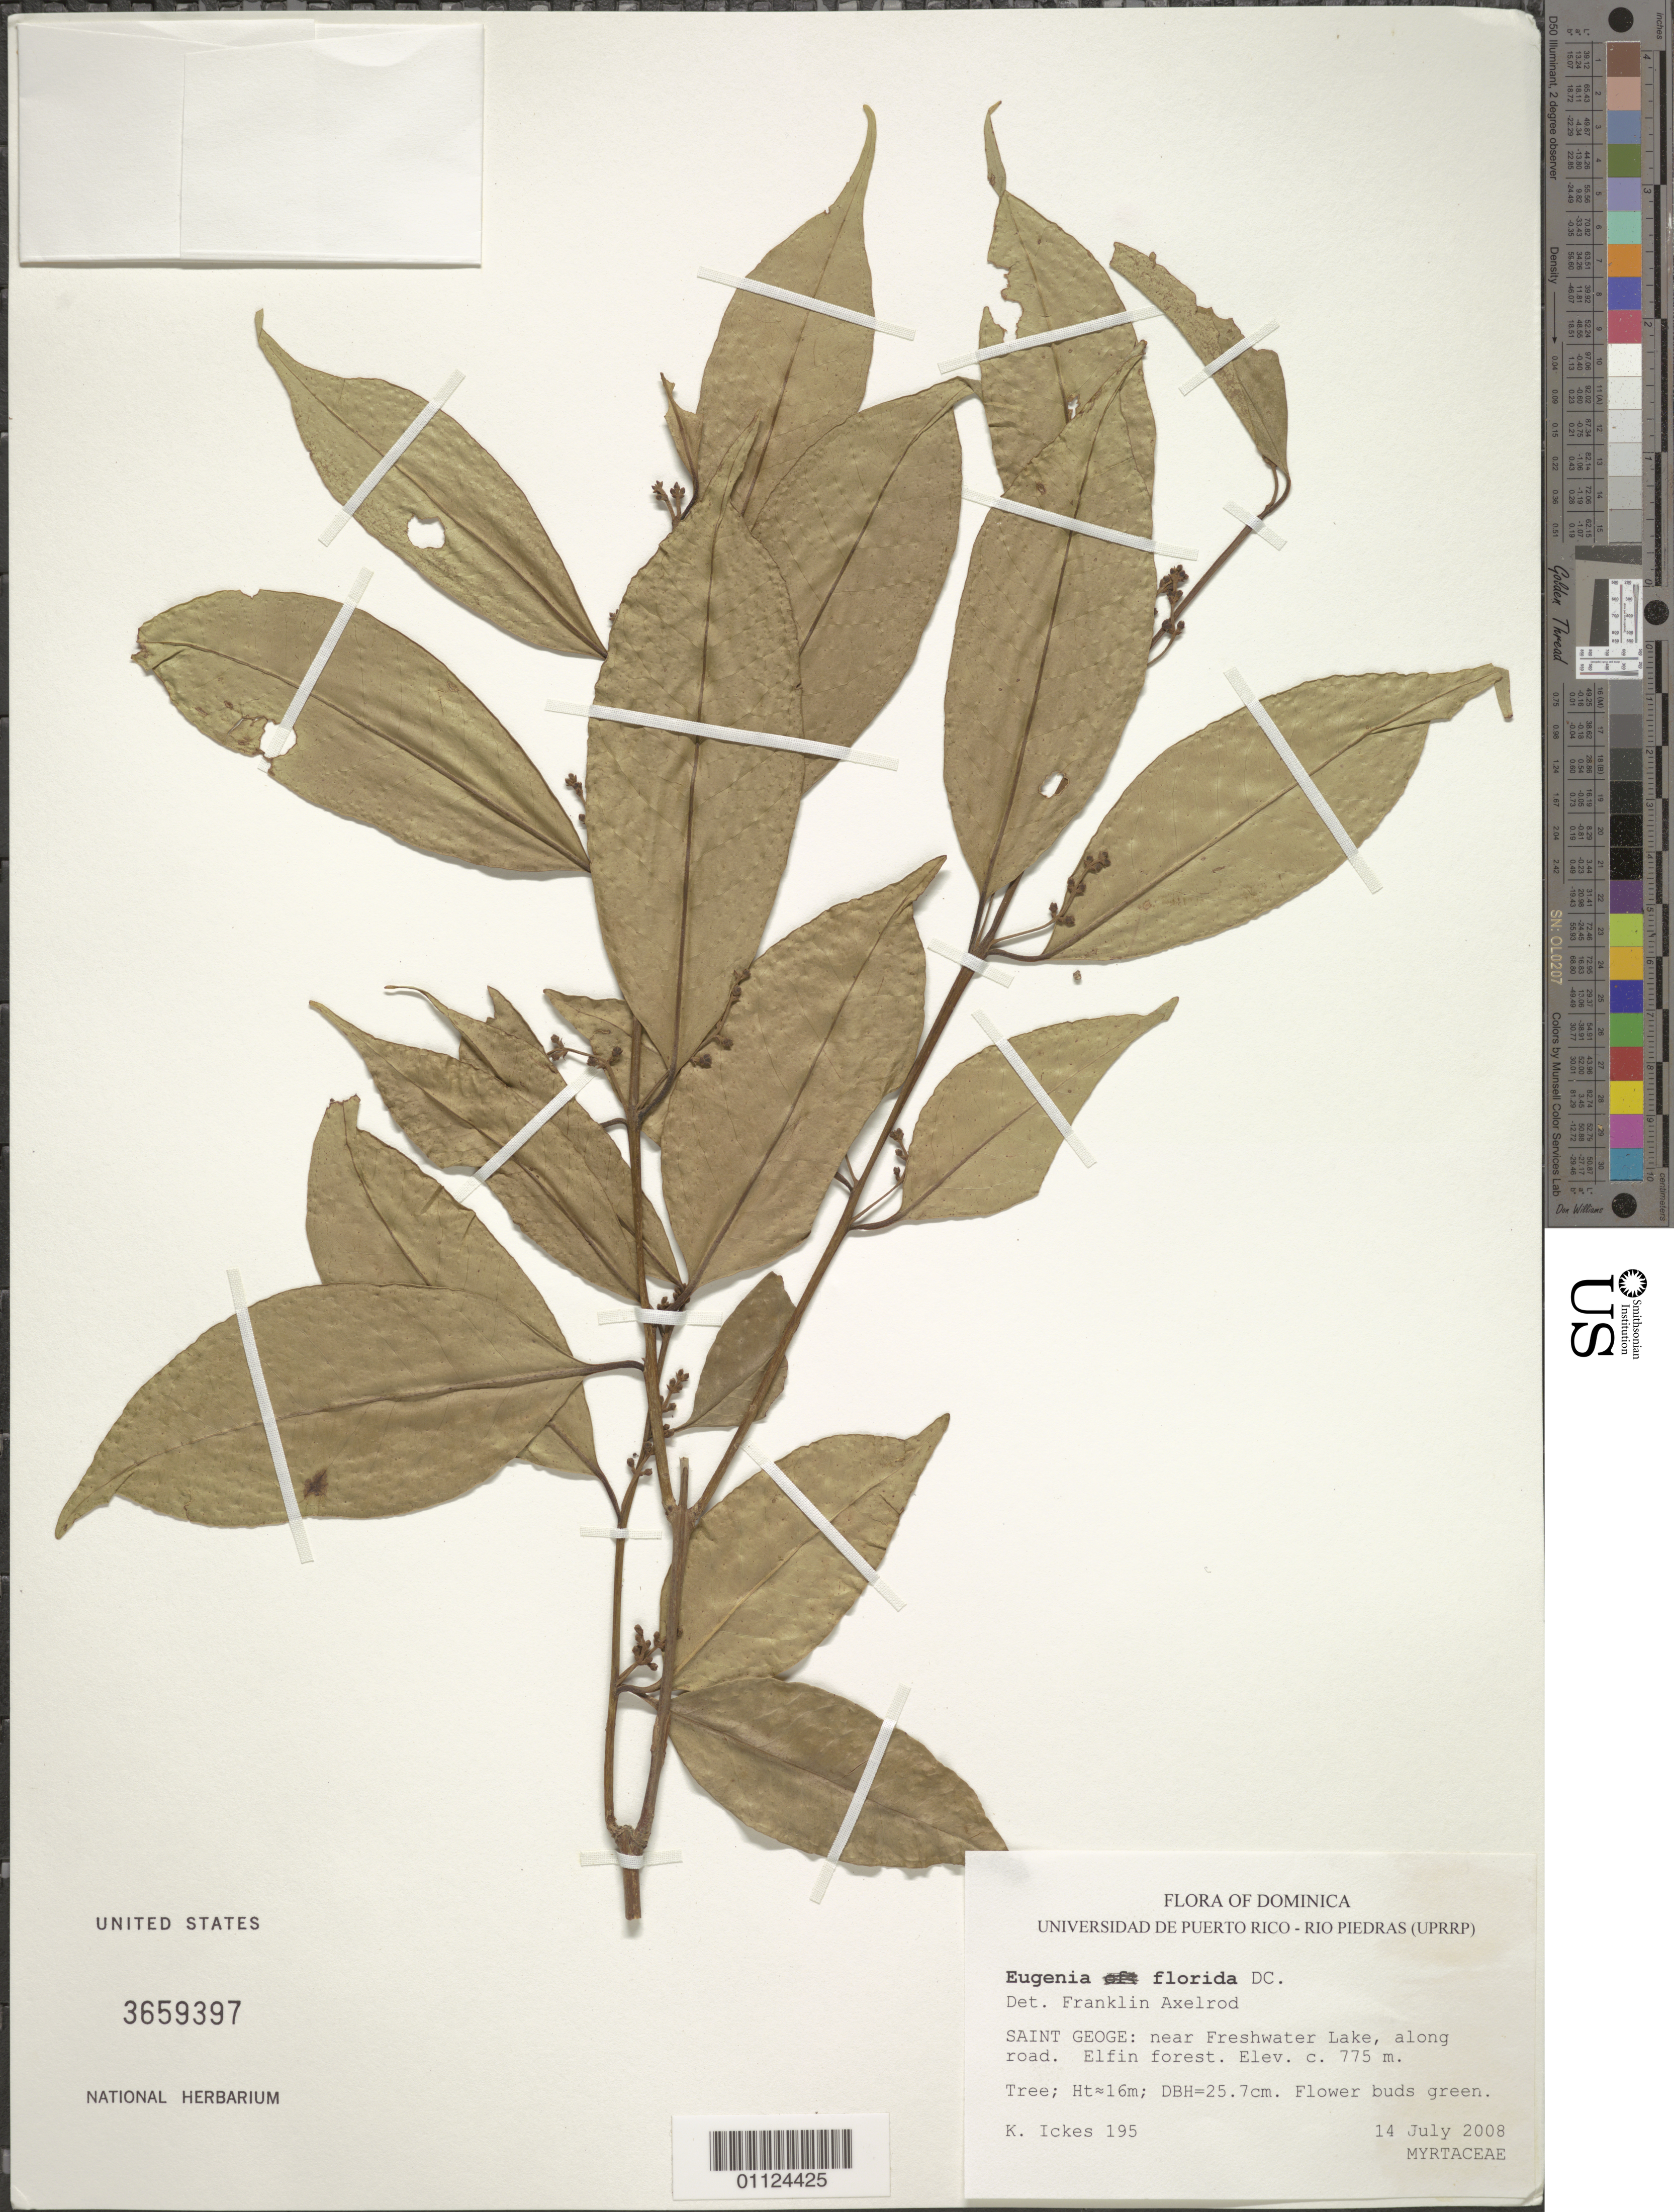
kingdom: Plantae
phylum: Tracheophyta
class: Magnoliopsida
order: Myrtales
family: Myrtaceae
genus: Eugenia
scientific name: Eugenia florida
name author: DC.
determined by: Axelrod, F. S.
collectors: K. Ickes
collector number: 195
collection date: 2008-07-14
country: Dominica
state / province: St. George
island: Windward Is.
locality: Freshwater lake vicinity, along road.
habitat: Elfin forest.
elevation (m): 775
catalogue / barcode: US 3659397